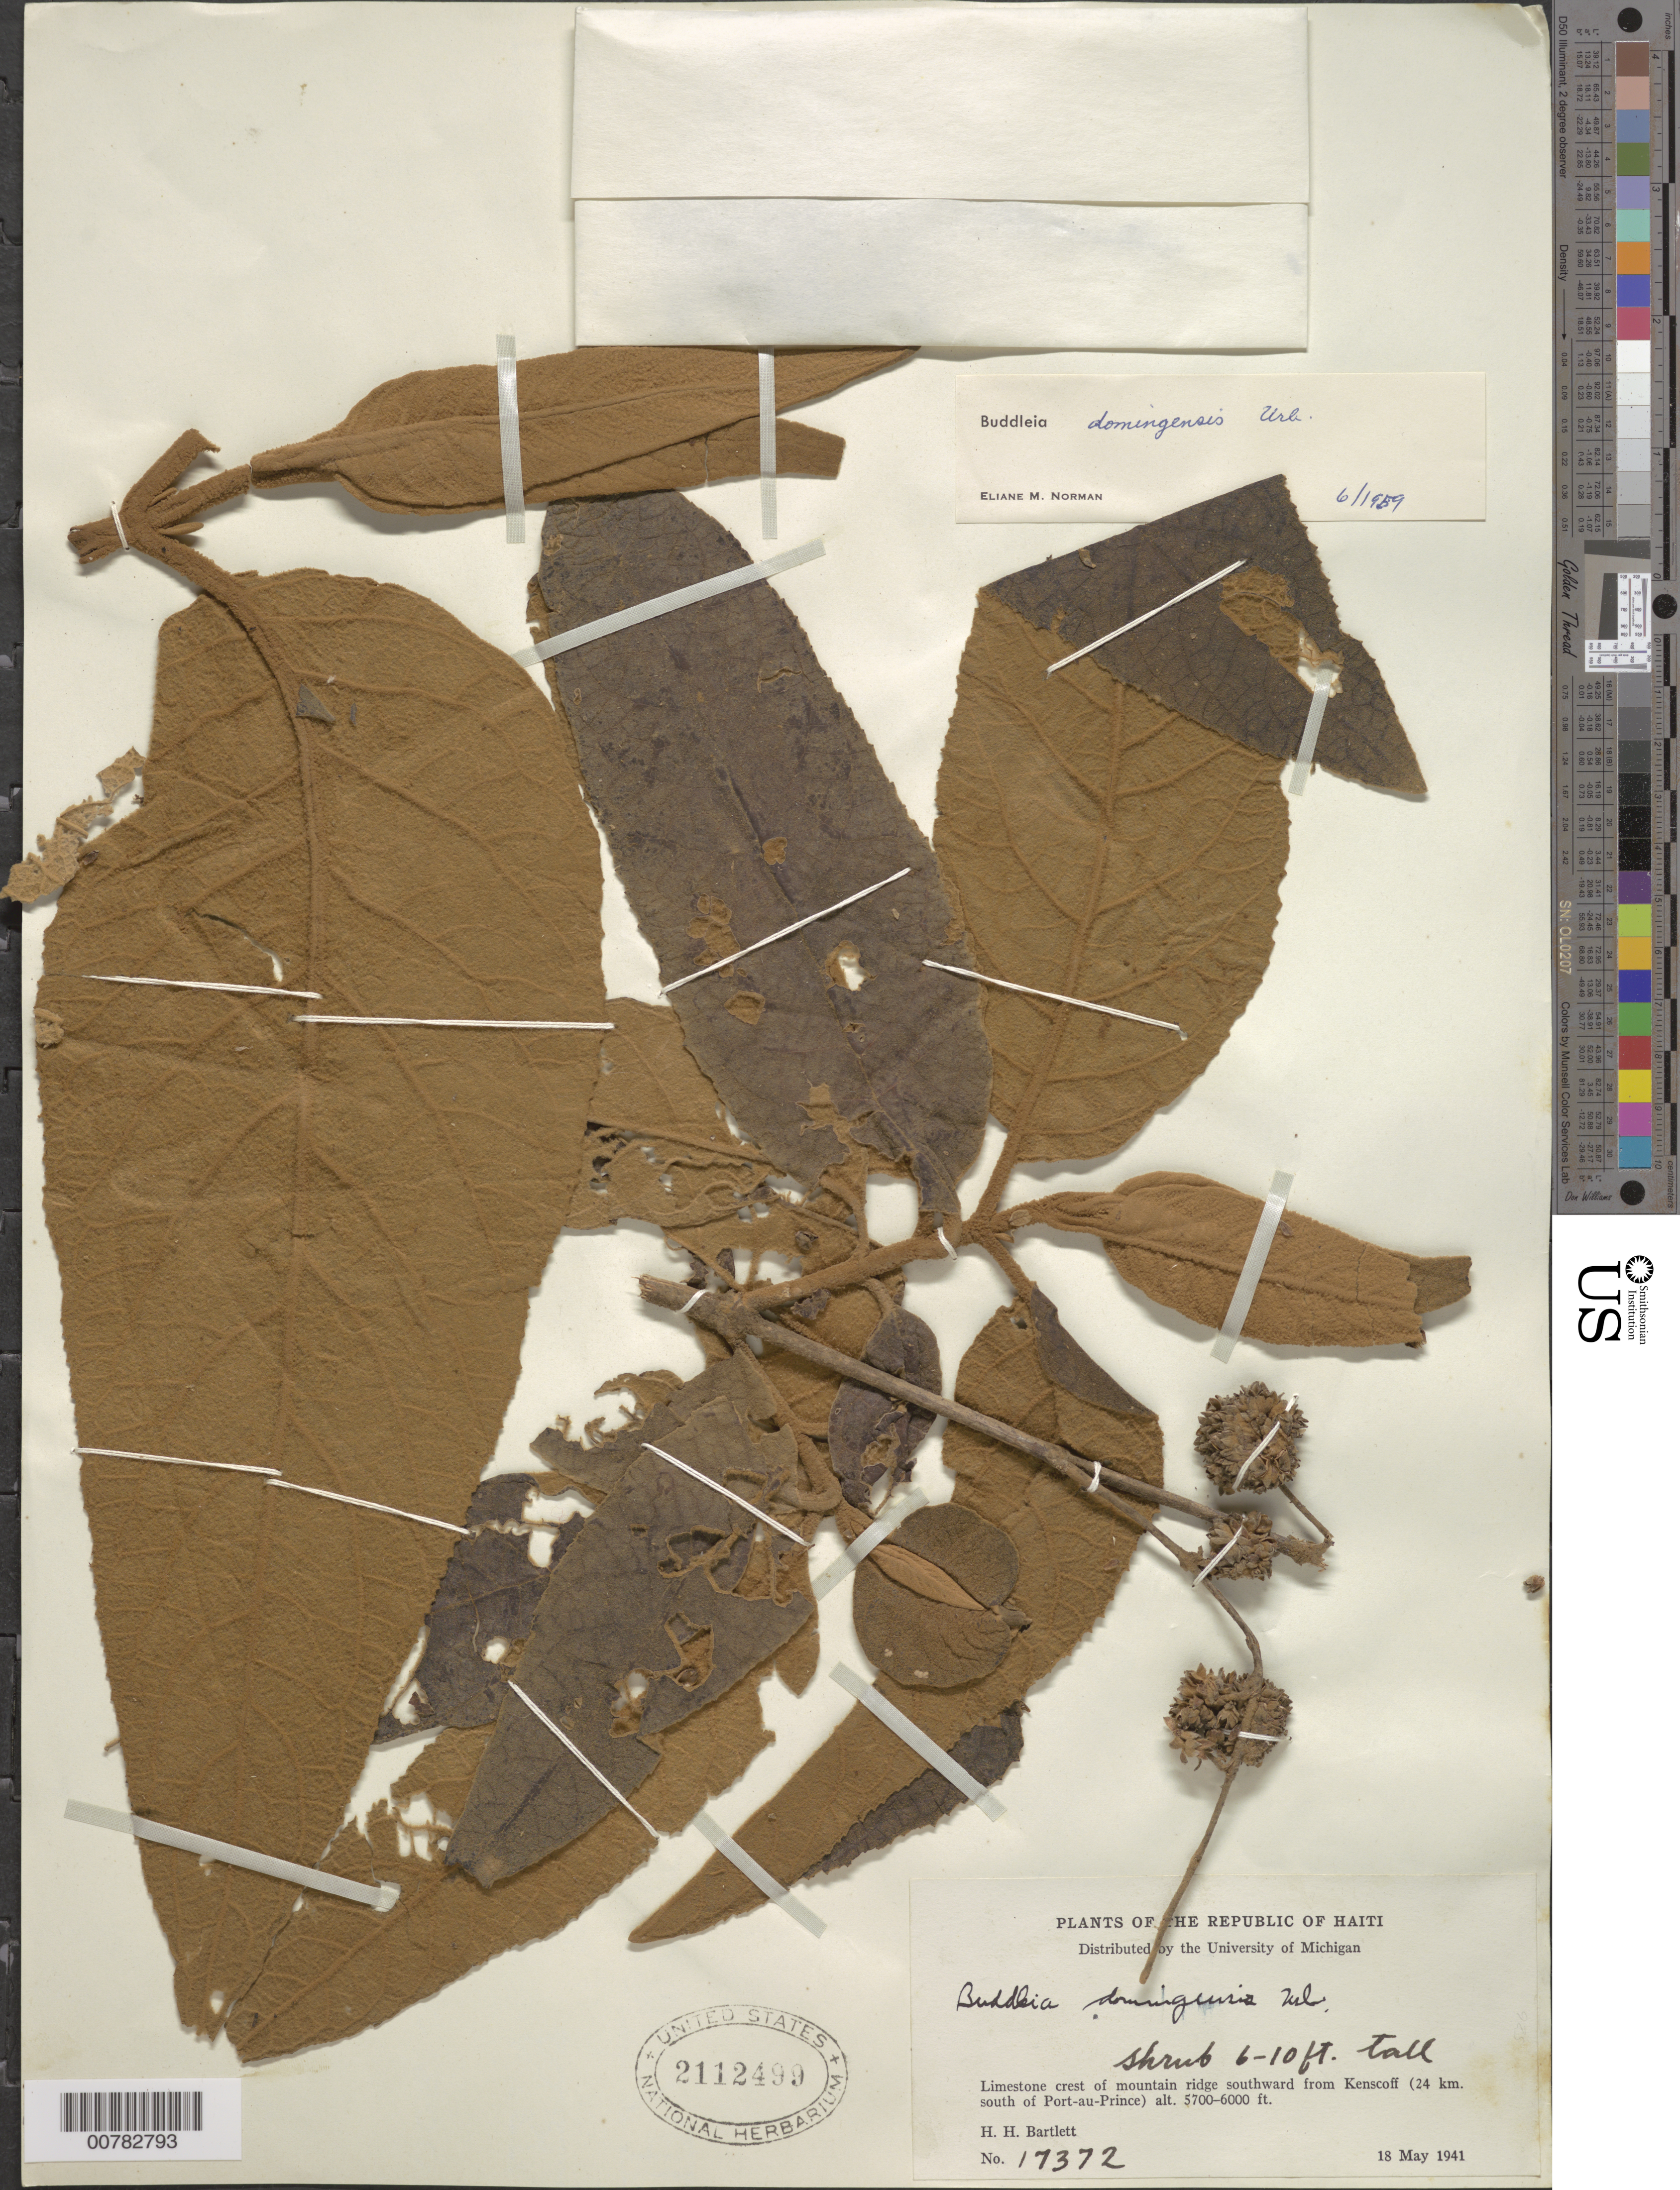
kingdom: Plantae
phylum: Tracheophyta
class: Magnoliopsida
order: Lamiales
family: Scrophulariaceae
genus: Buddleja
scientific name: Buddleja domingensis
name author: Urb.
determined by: Norman, E. M.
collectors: H. H. Bartlett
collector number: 17372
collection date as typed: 18 May 1941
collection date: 1941-05-18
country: Haiti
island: Hispaniola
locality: Mountain ridge southward from kenscoff (24 km south of Port-au-Prince).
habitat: Limestone crest of mountain ridge.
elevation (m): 1737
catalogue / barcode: US 2112499